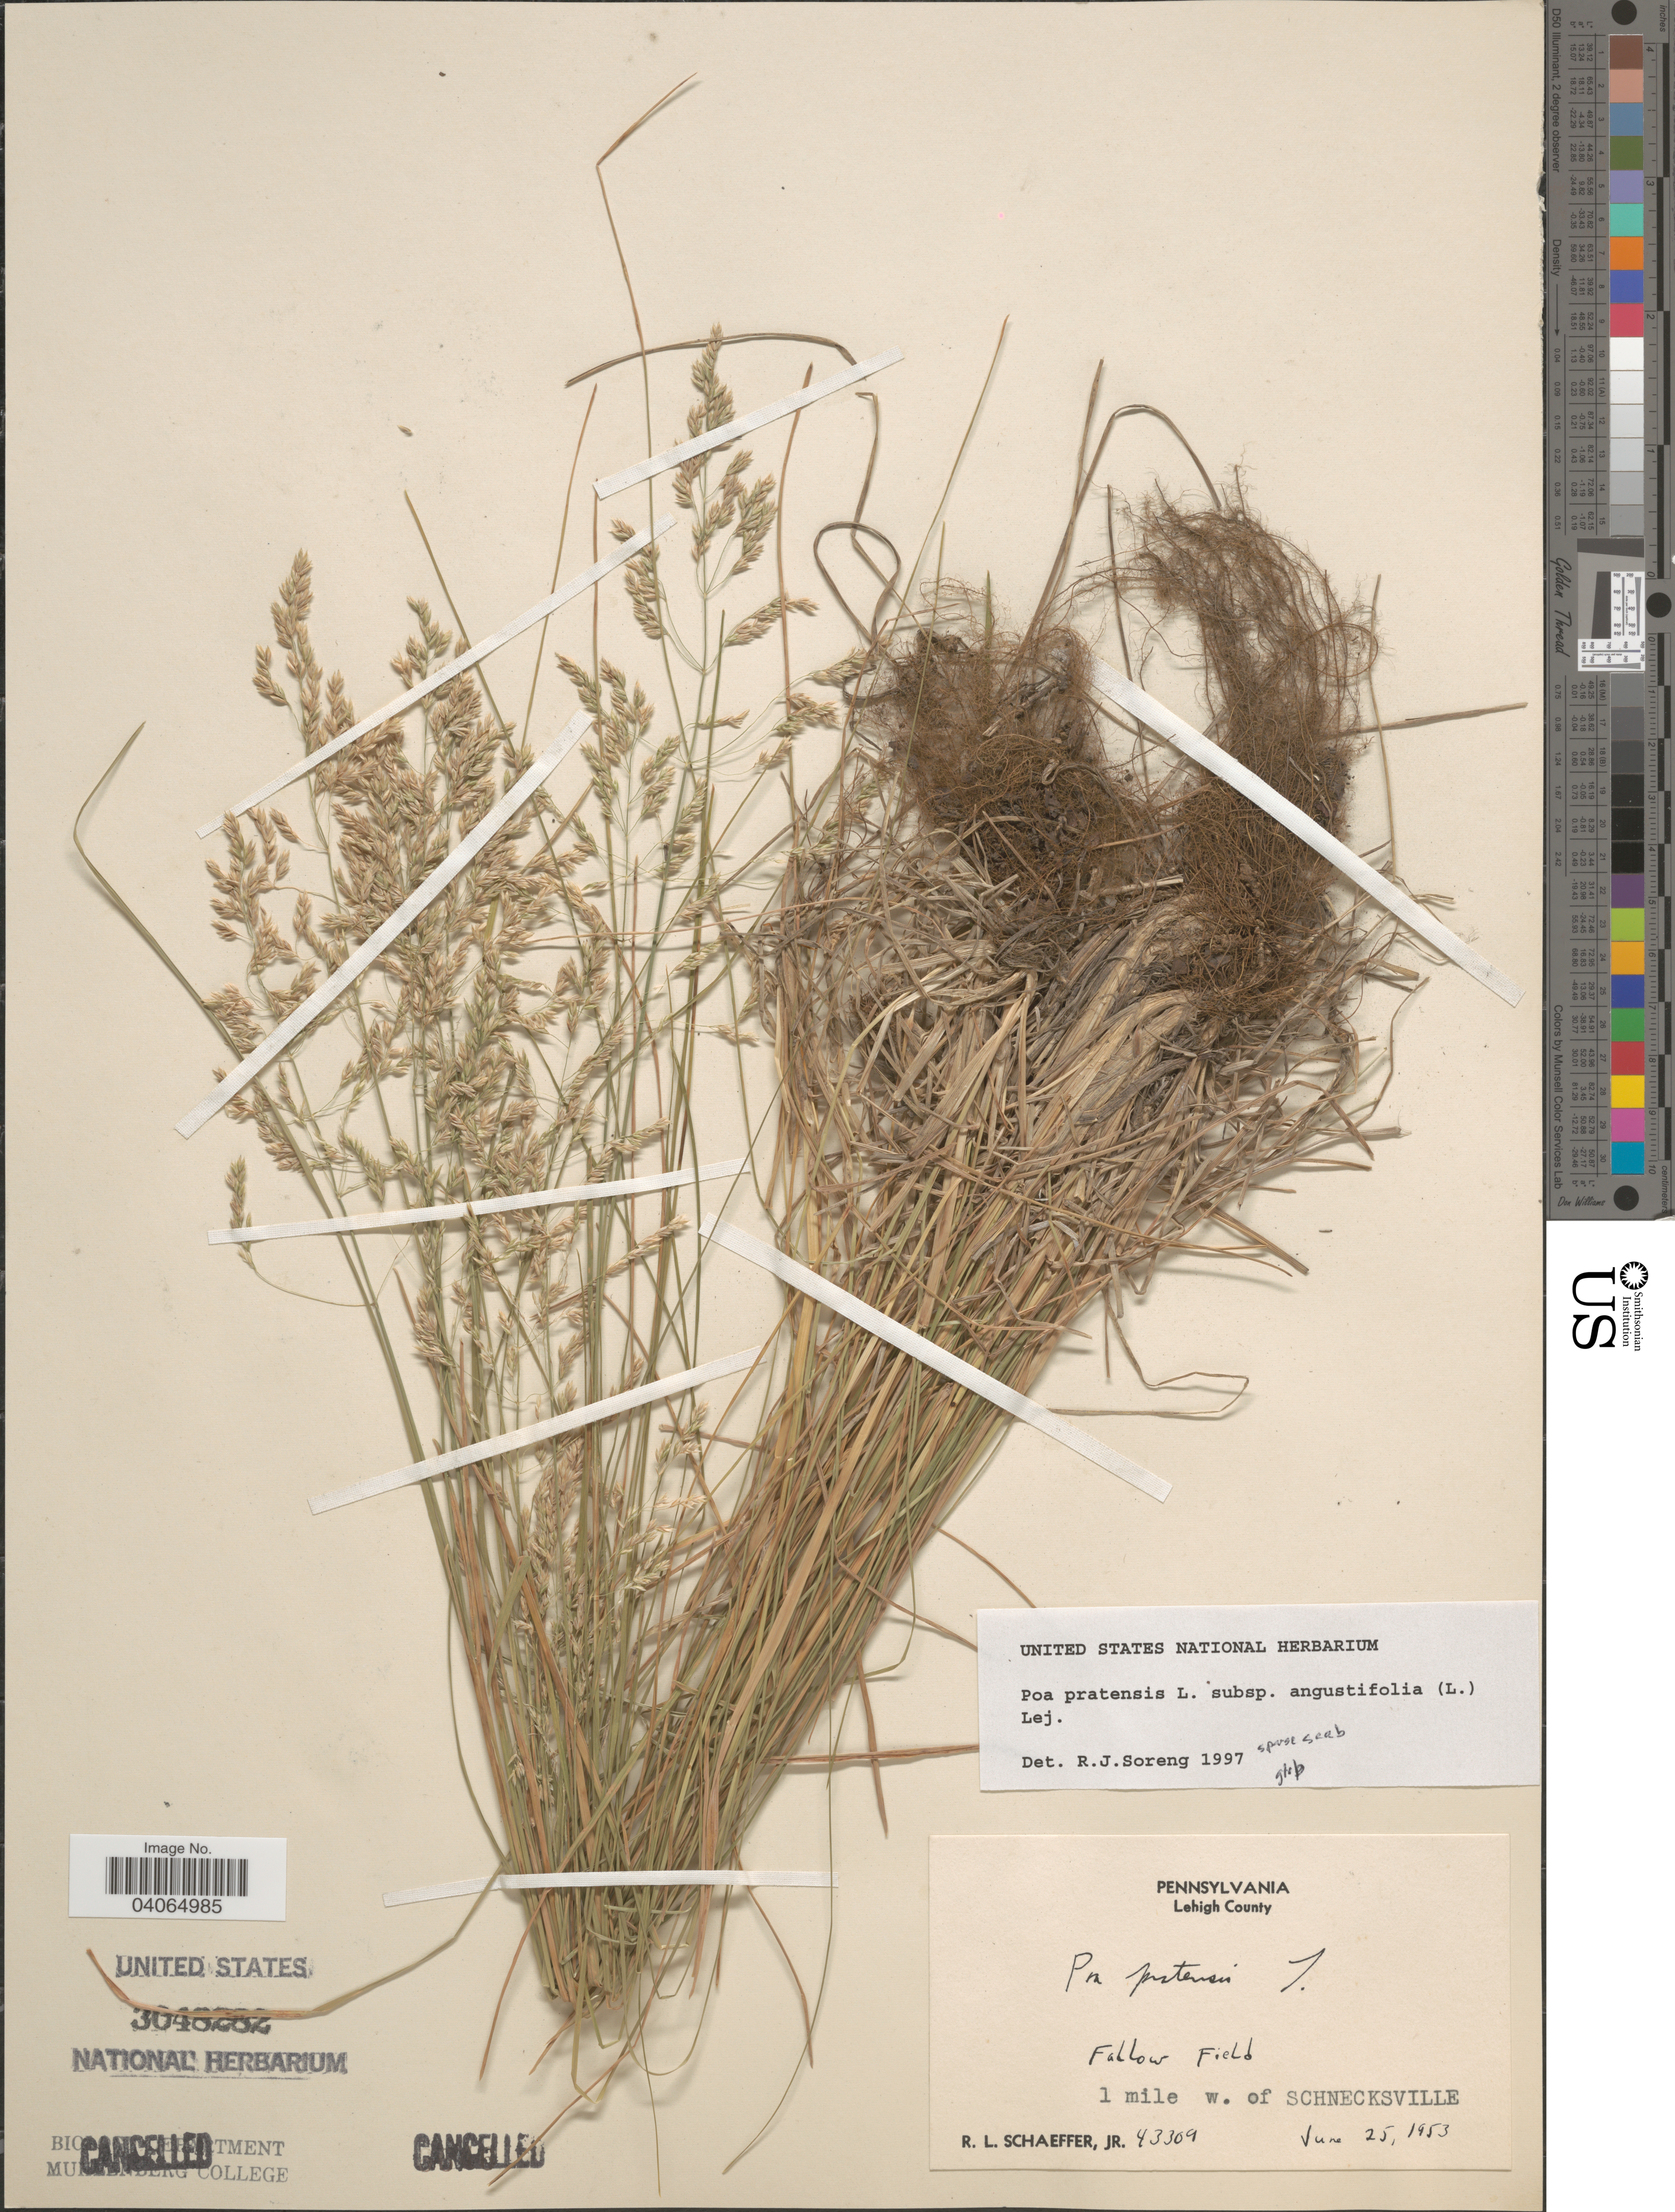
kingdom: Plantae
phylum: Tracheophyta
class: Liliopsida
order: Poales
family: Poaceae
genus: Poa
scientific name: Poa pratensis subsp. angustifolia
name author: (L.) Lej.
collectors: R. L. Schaeffer Jr.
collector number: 43309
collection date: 1953-06-25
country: United States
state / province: Pennsylvania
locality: Lehigh County. Fallow Field. 1 mile w. of Schnecksville.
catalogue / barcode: US 3048282